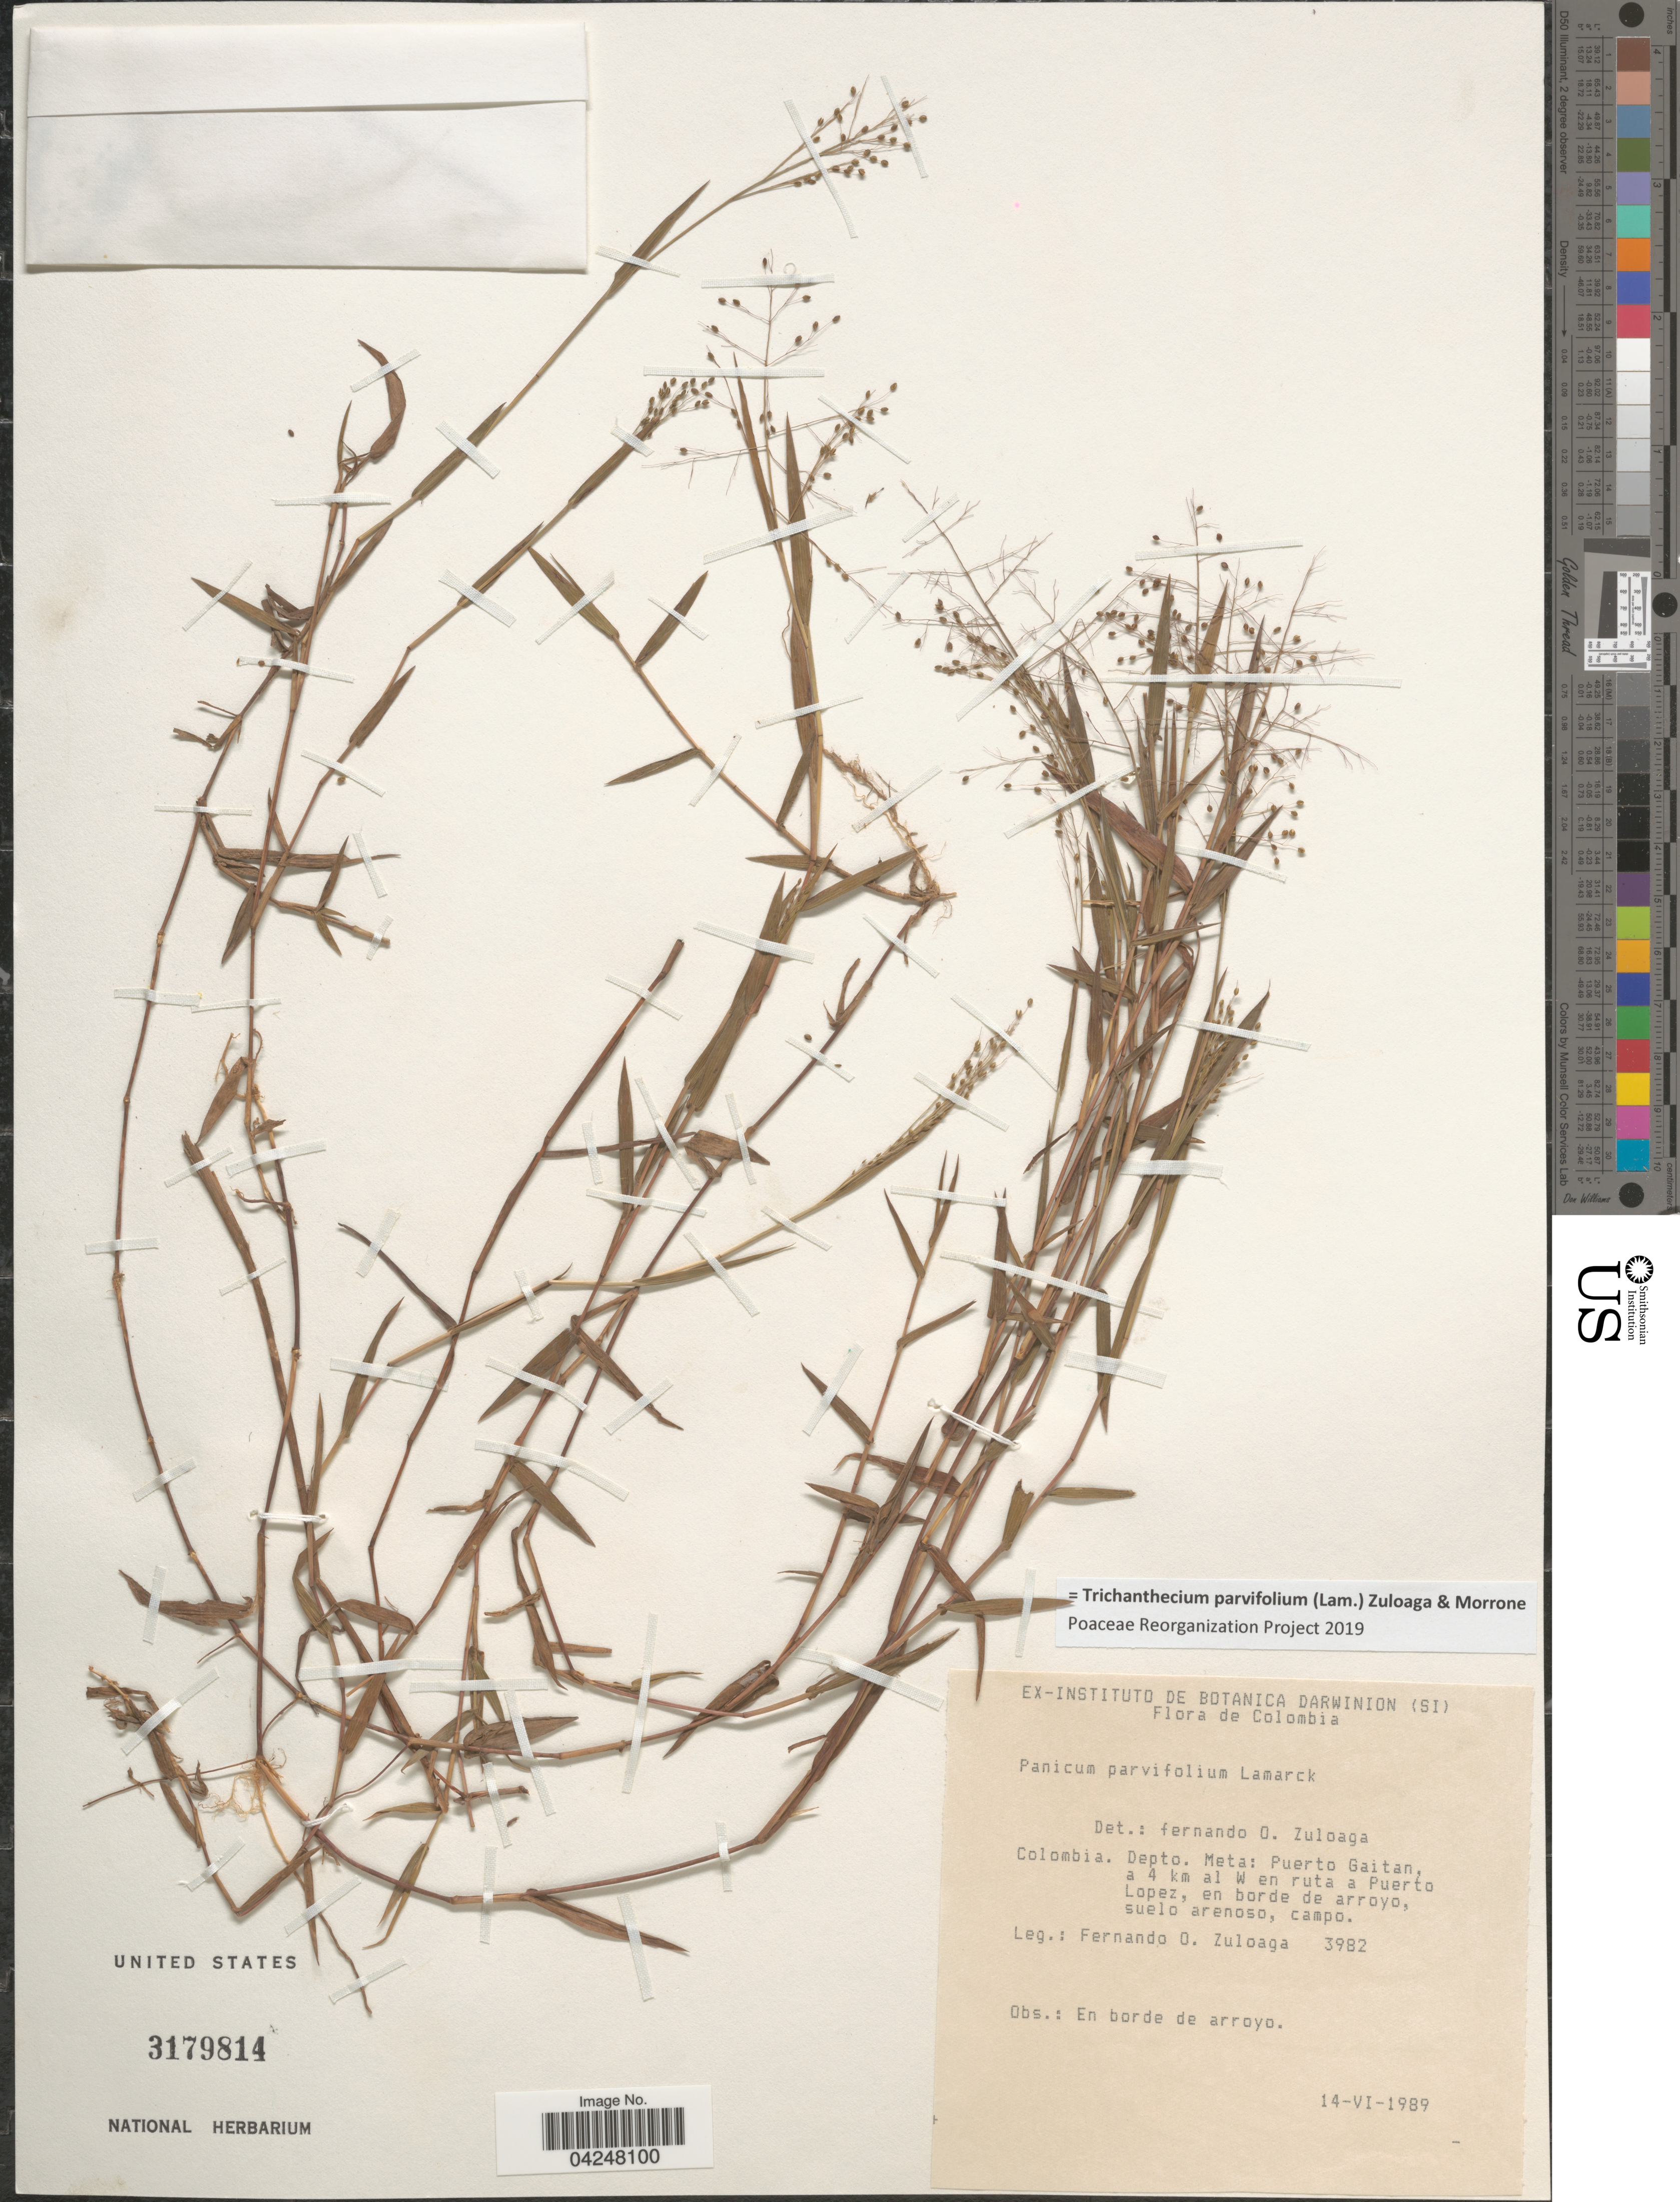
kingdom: Plantae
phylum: Tracheophyta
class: Liliopsida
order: Poales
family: Poaceae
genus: Trichanthecium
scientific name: Trichanthecium parvifolium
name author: (Lam.) Zuloaga & Morrone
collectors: F. O. Zuloaga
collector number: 39B2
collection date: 1989-06-14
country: Colombia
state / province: Meta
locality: Depto. Meta; Puerto Gaitan, a 4 km al W en ruta a Puerto Lope, en borde de arroyo, suelo arenoso, campo.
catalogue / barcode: US 3179814